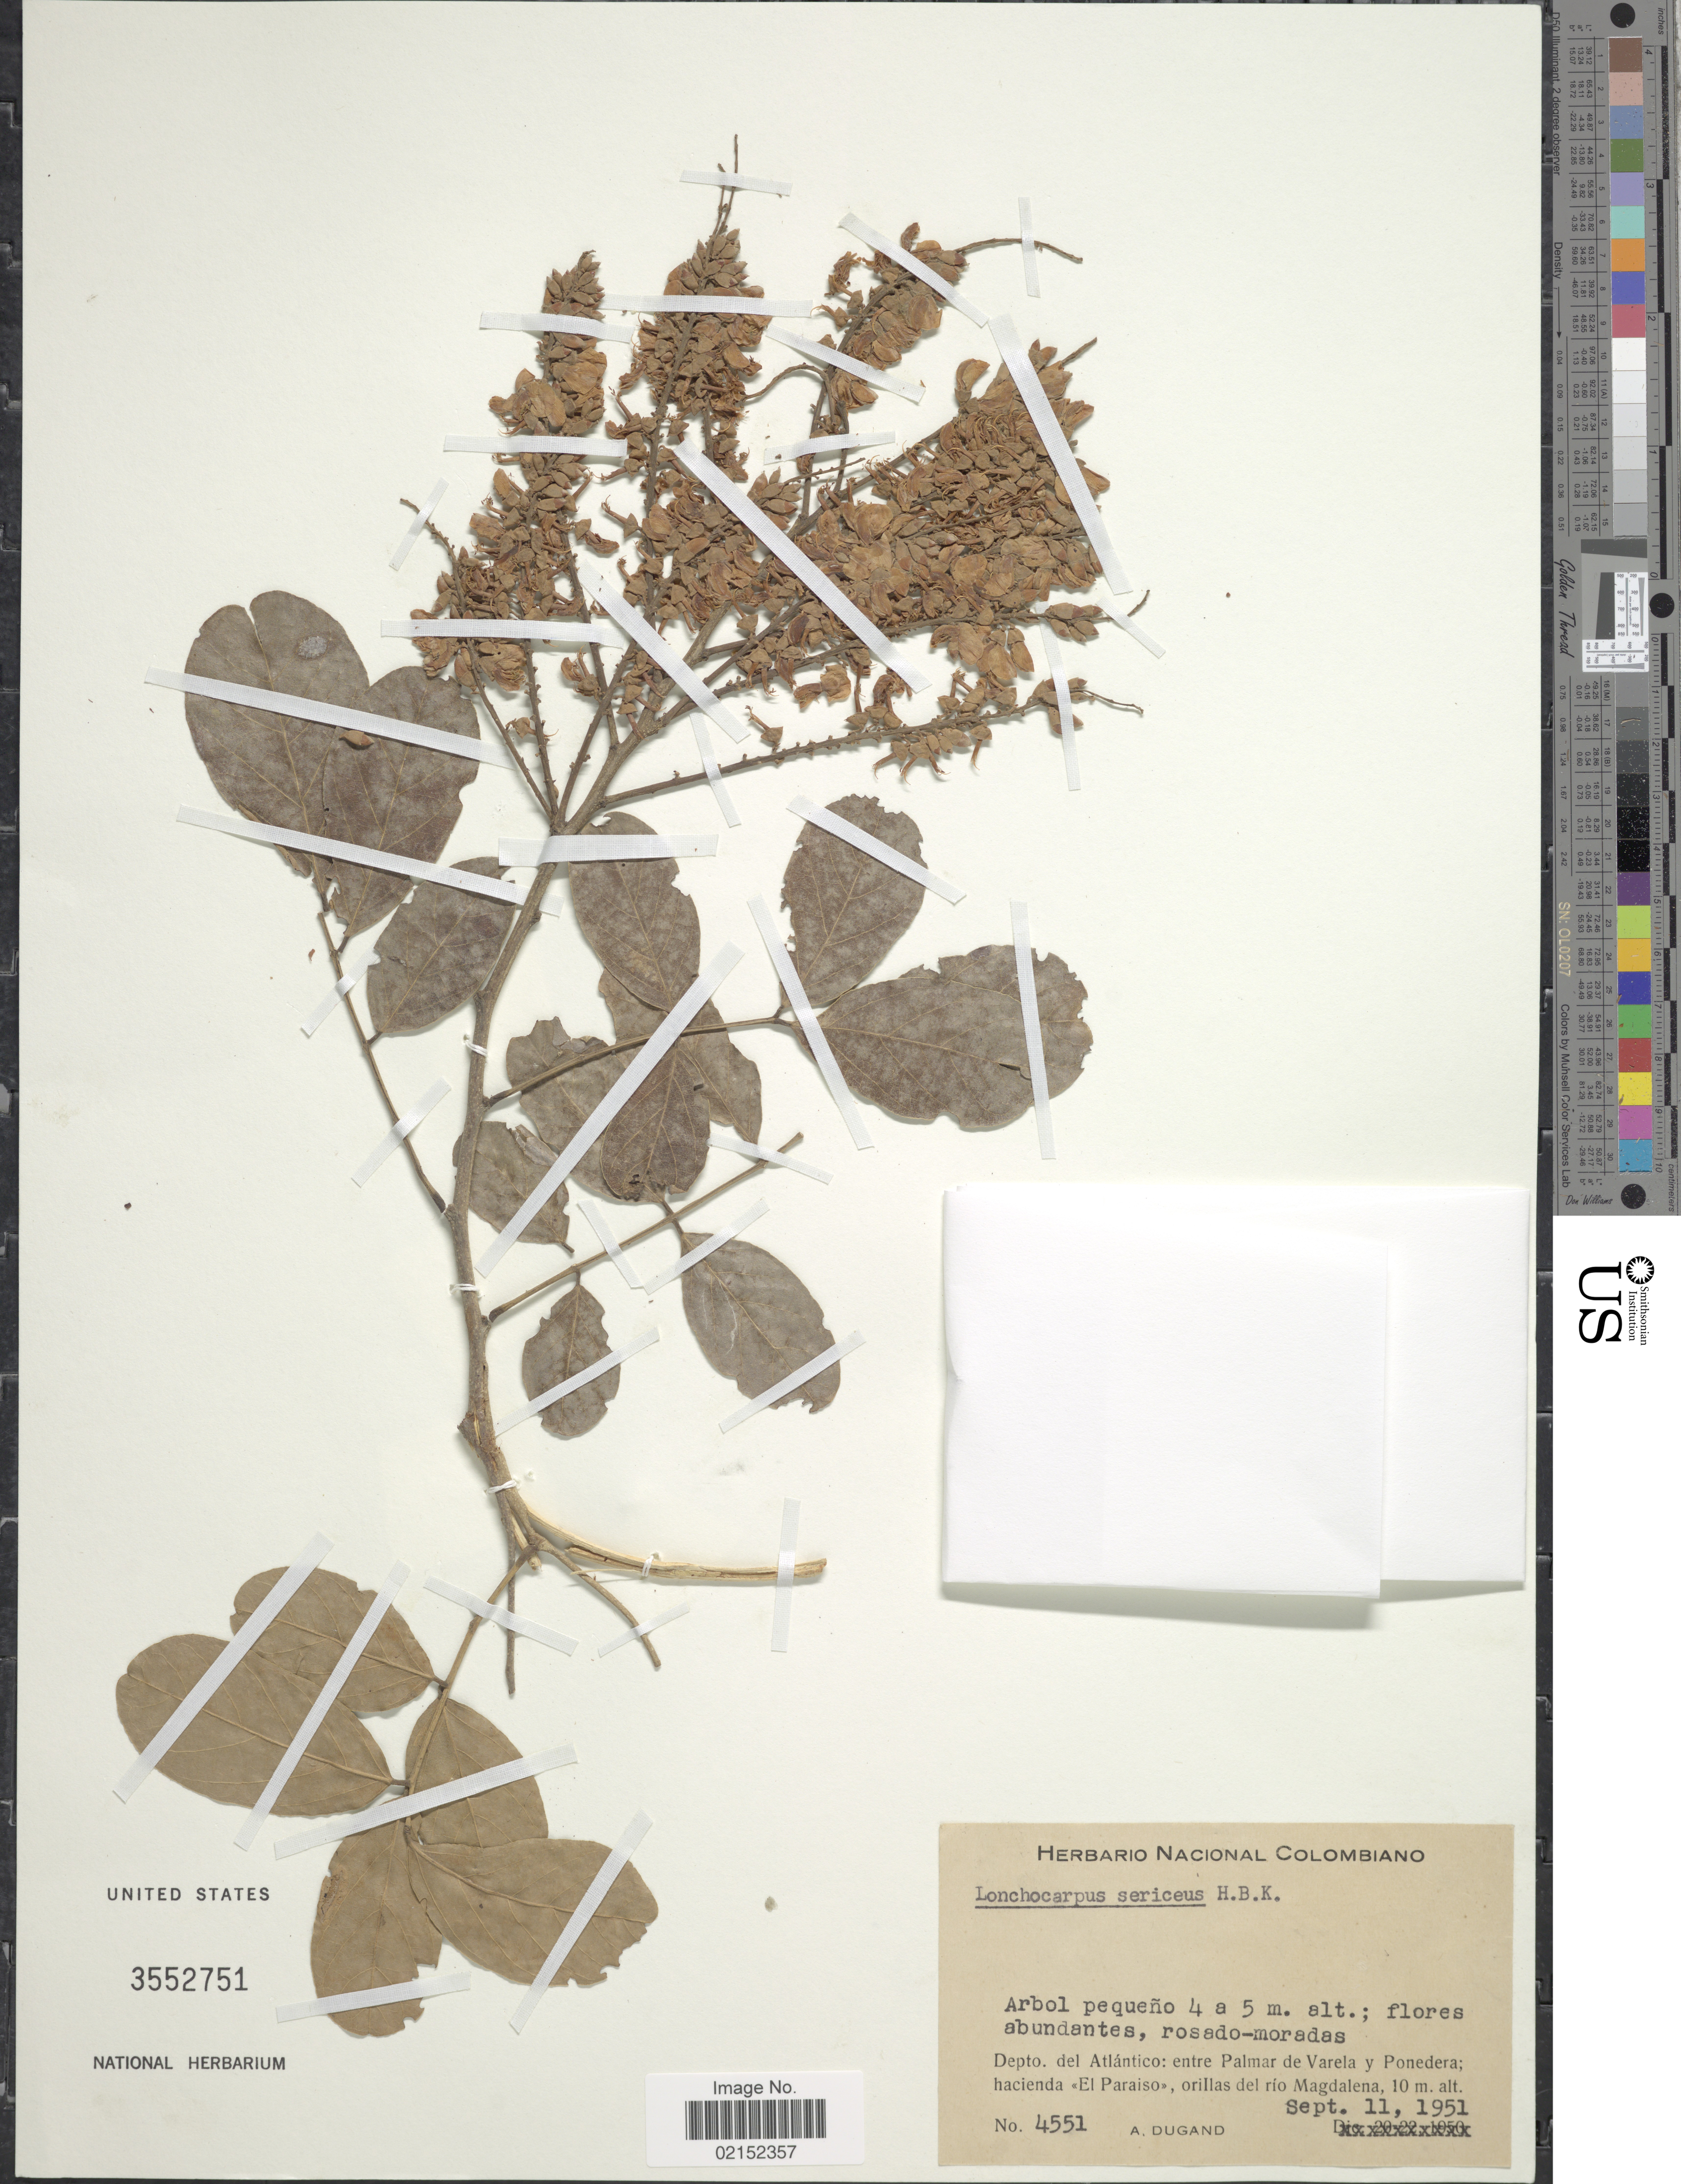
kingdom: Plantae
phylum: Tracheophyta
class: Magnoliopsida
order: Fabales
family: Fabaceae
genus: Lonchocarpus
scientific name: Lonchocarpus sericeus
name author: (Poir.) Kunth ex DC.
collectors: A. Dugand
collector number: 4551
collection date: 1951-09-11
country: Colombia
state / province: Atlántico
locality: Entre Palmar de Varela y Ponedera; hacienda "El Paraiso", orillas del rio Magdalena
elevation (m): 10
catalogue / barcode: US 3552751